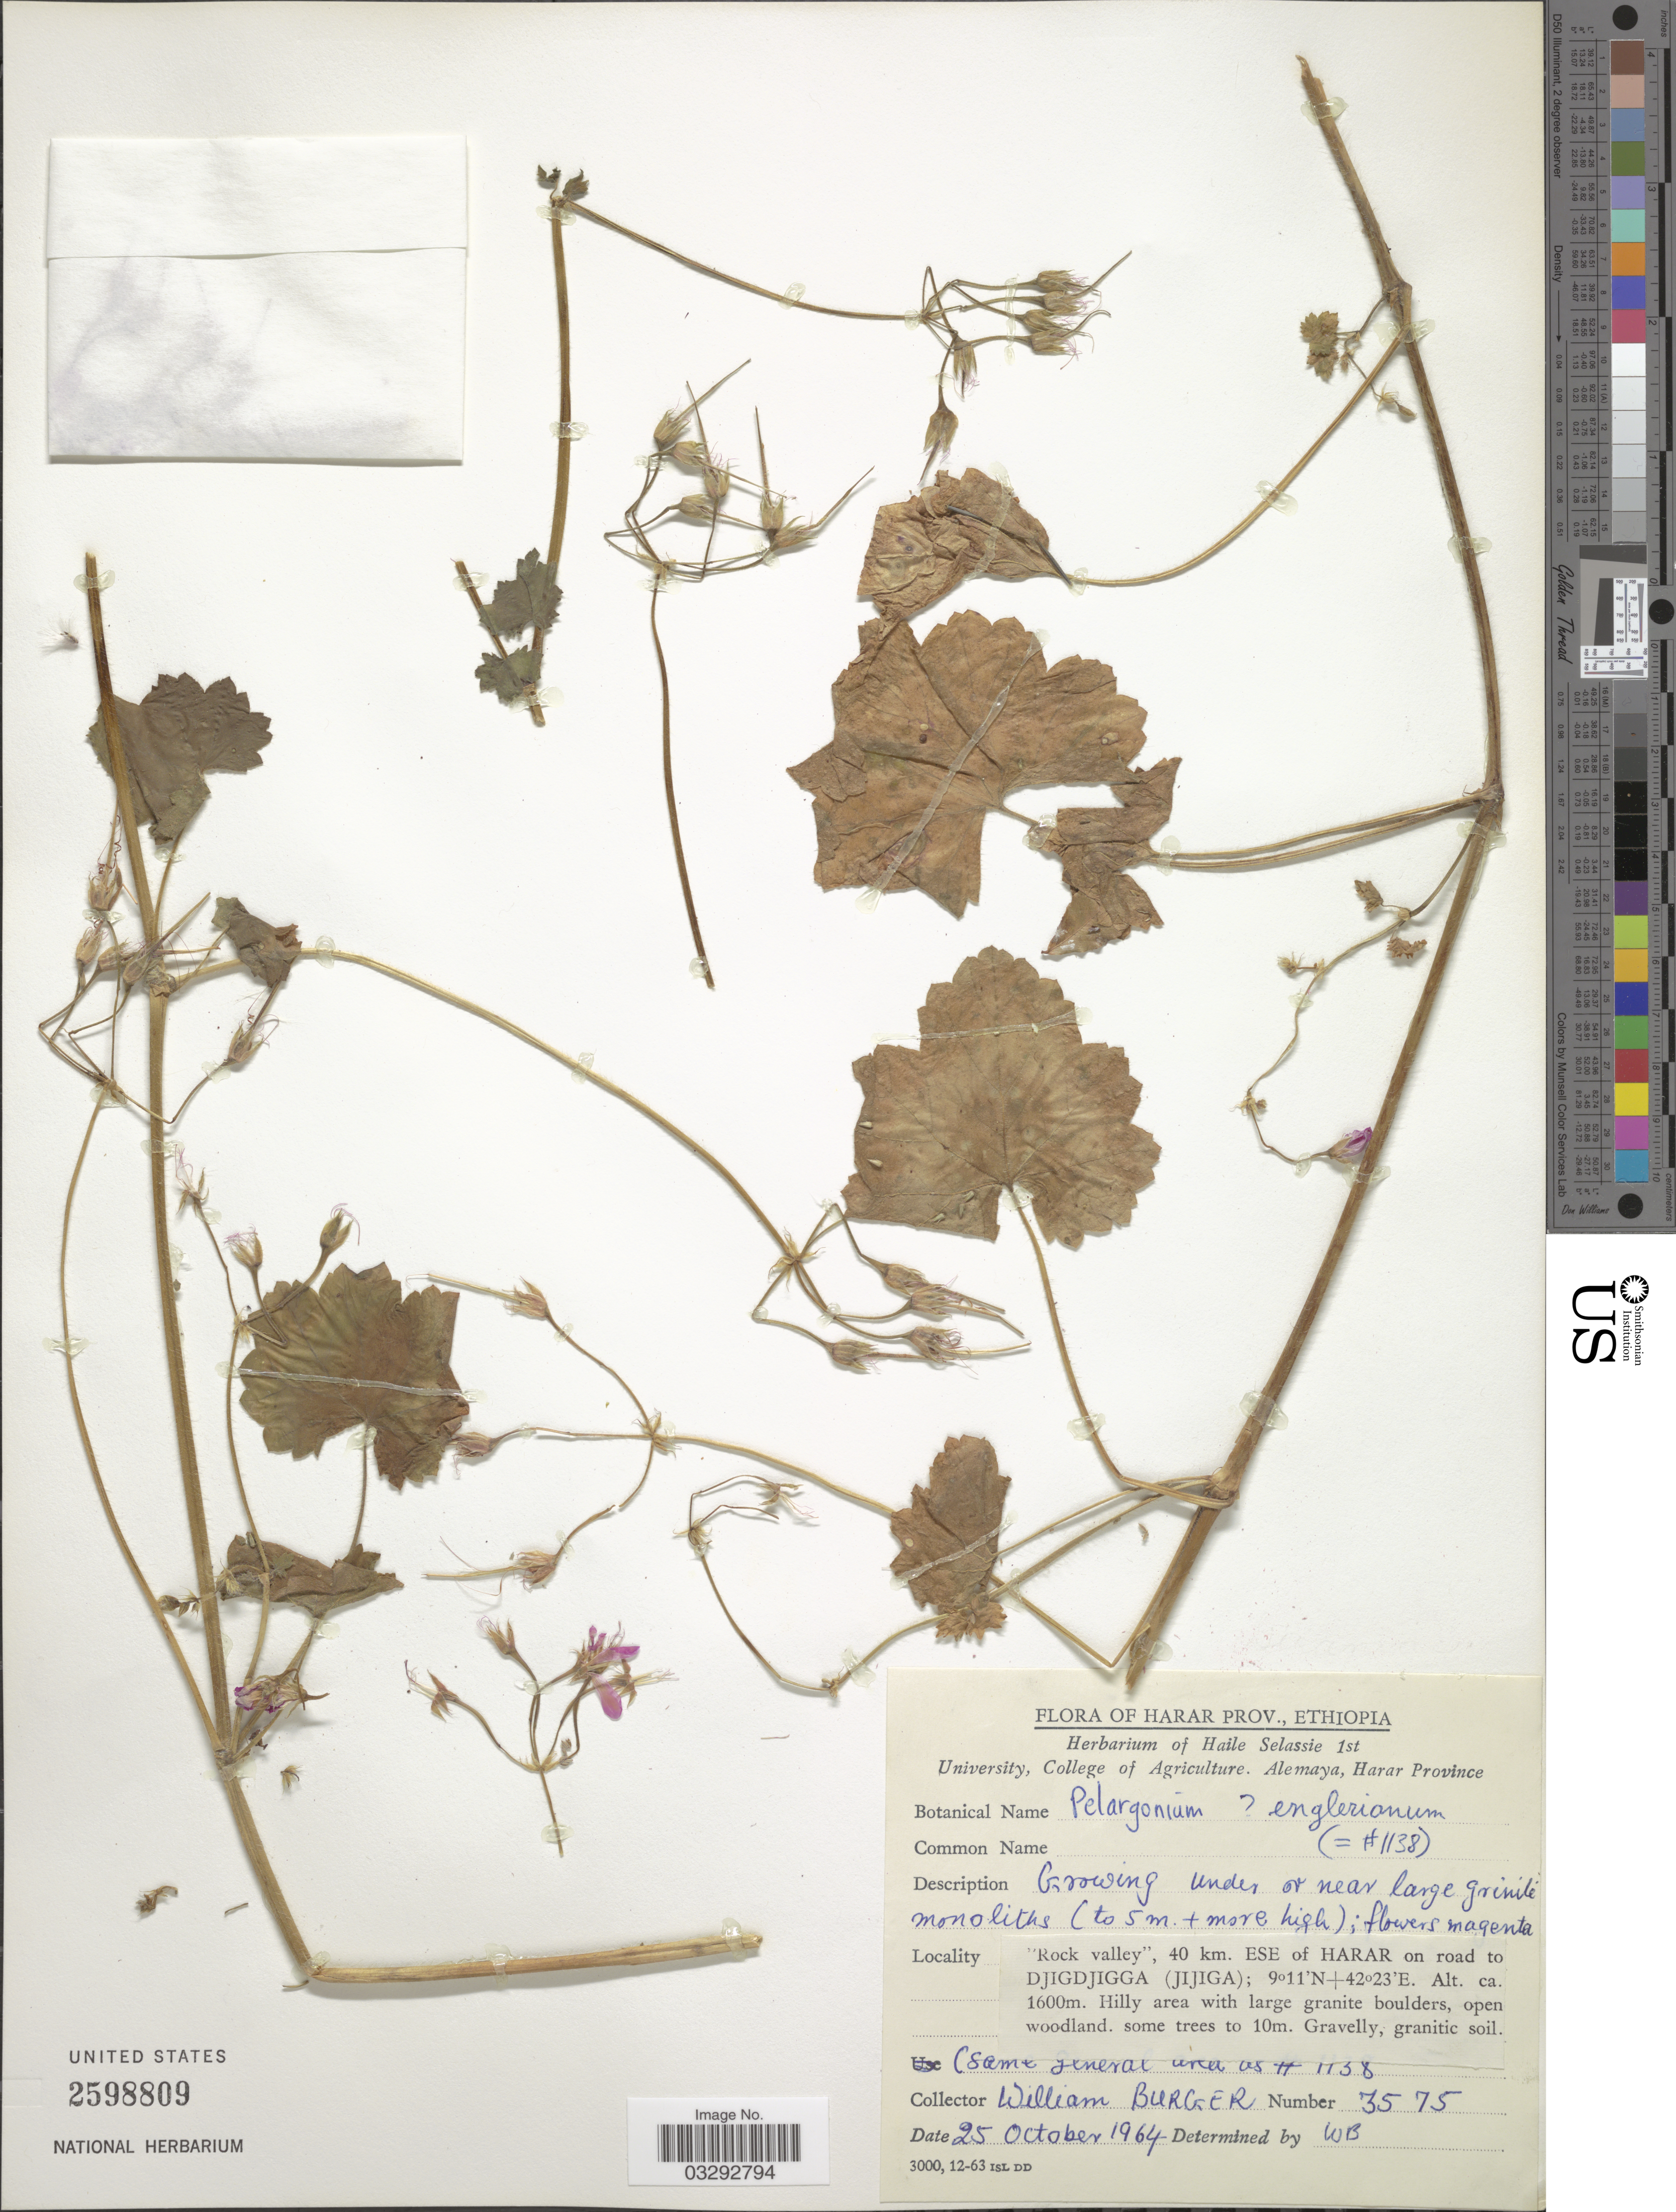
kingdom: Plantae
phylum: Tracheophyta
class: Magnoliopsida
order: Geraniales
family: Geraniaceae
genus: Pelargonium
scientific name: Pelargonium englerianum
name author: R. Knuth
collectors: W. Burger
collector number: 3575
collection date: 1964-10-25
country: Ethiopia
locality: Harar Prov., "Rock Valley", 40 km. ESE of Harar on road to Djigdjigga (Jijiga).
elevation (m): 1600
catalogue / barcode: US 2598809